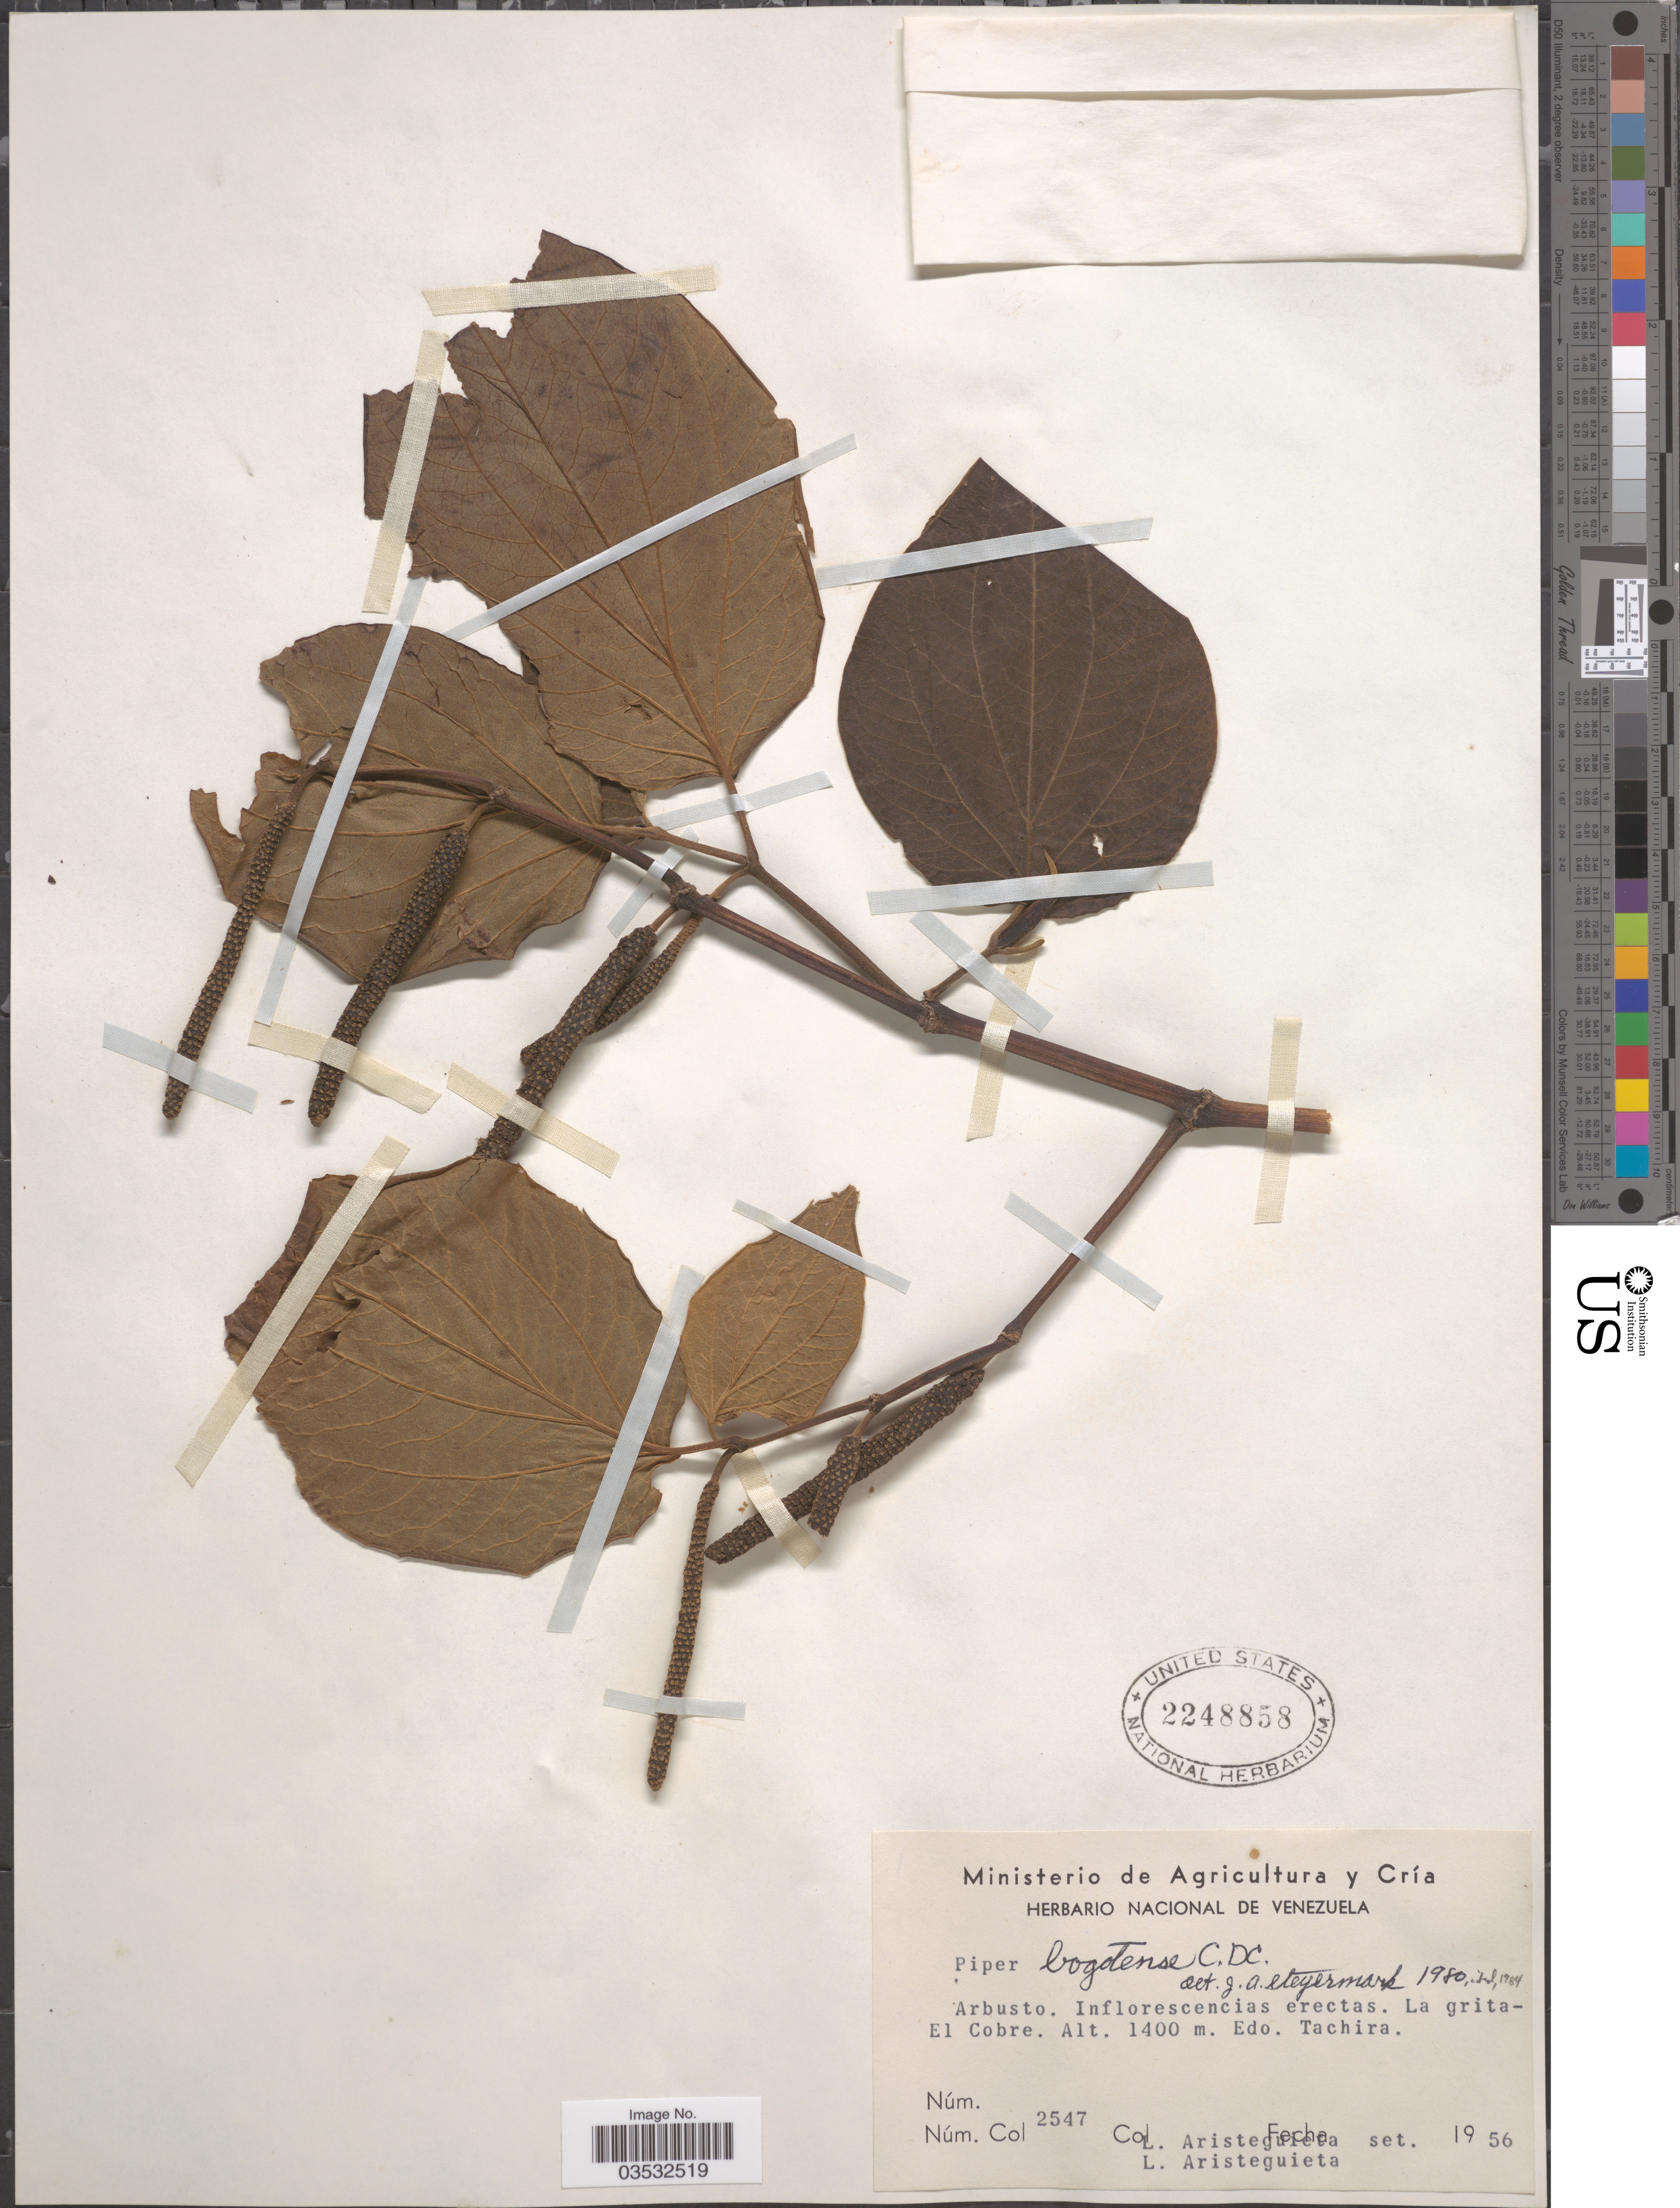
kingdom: Plantae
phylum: Tracheophyta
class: Magnoliopsida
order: Piperales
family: Piperaceae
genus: Piper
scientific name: Piper bogotense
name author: C. DC.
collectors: L. Aristeguieta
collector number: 2547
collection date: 1956-09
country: Venezuela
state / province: Tachira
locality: La grita - El Cobre.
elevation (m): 1400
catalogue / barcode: US 2248858